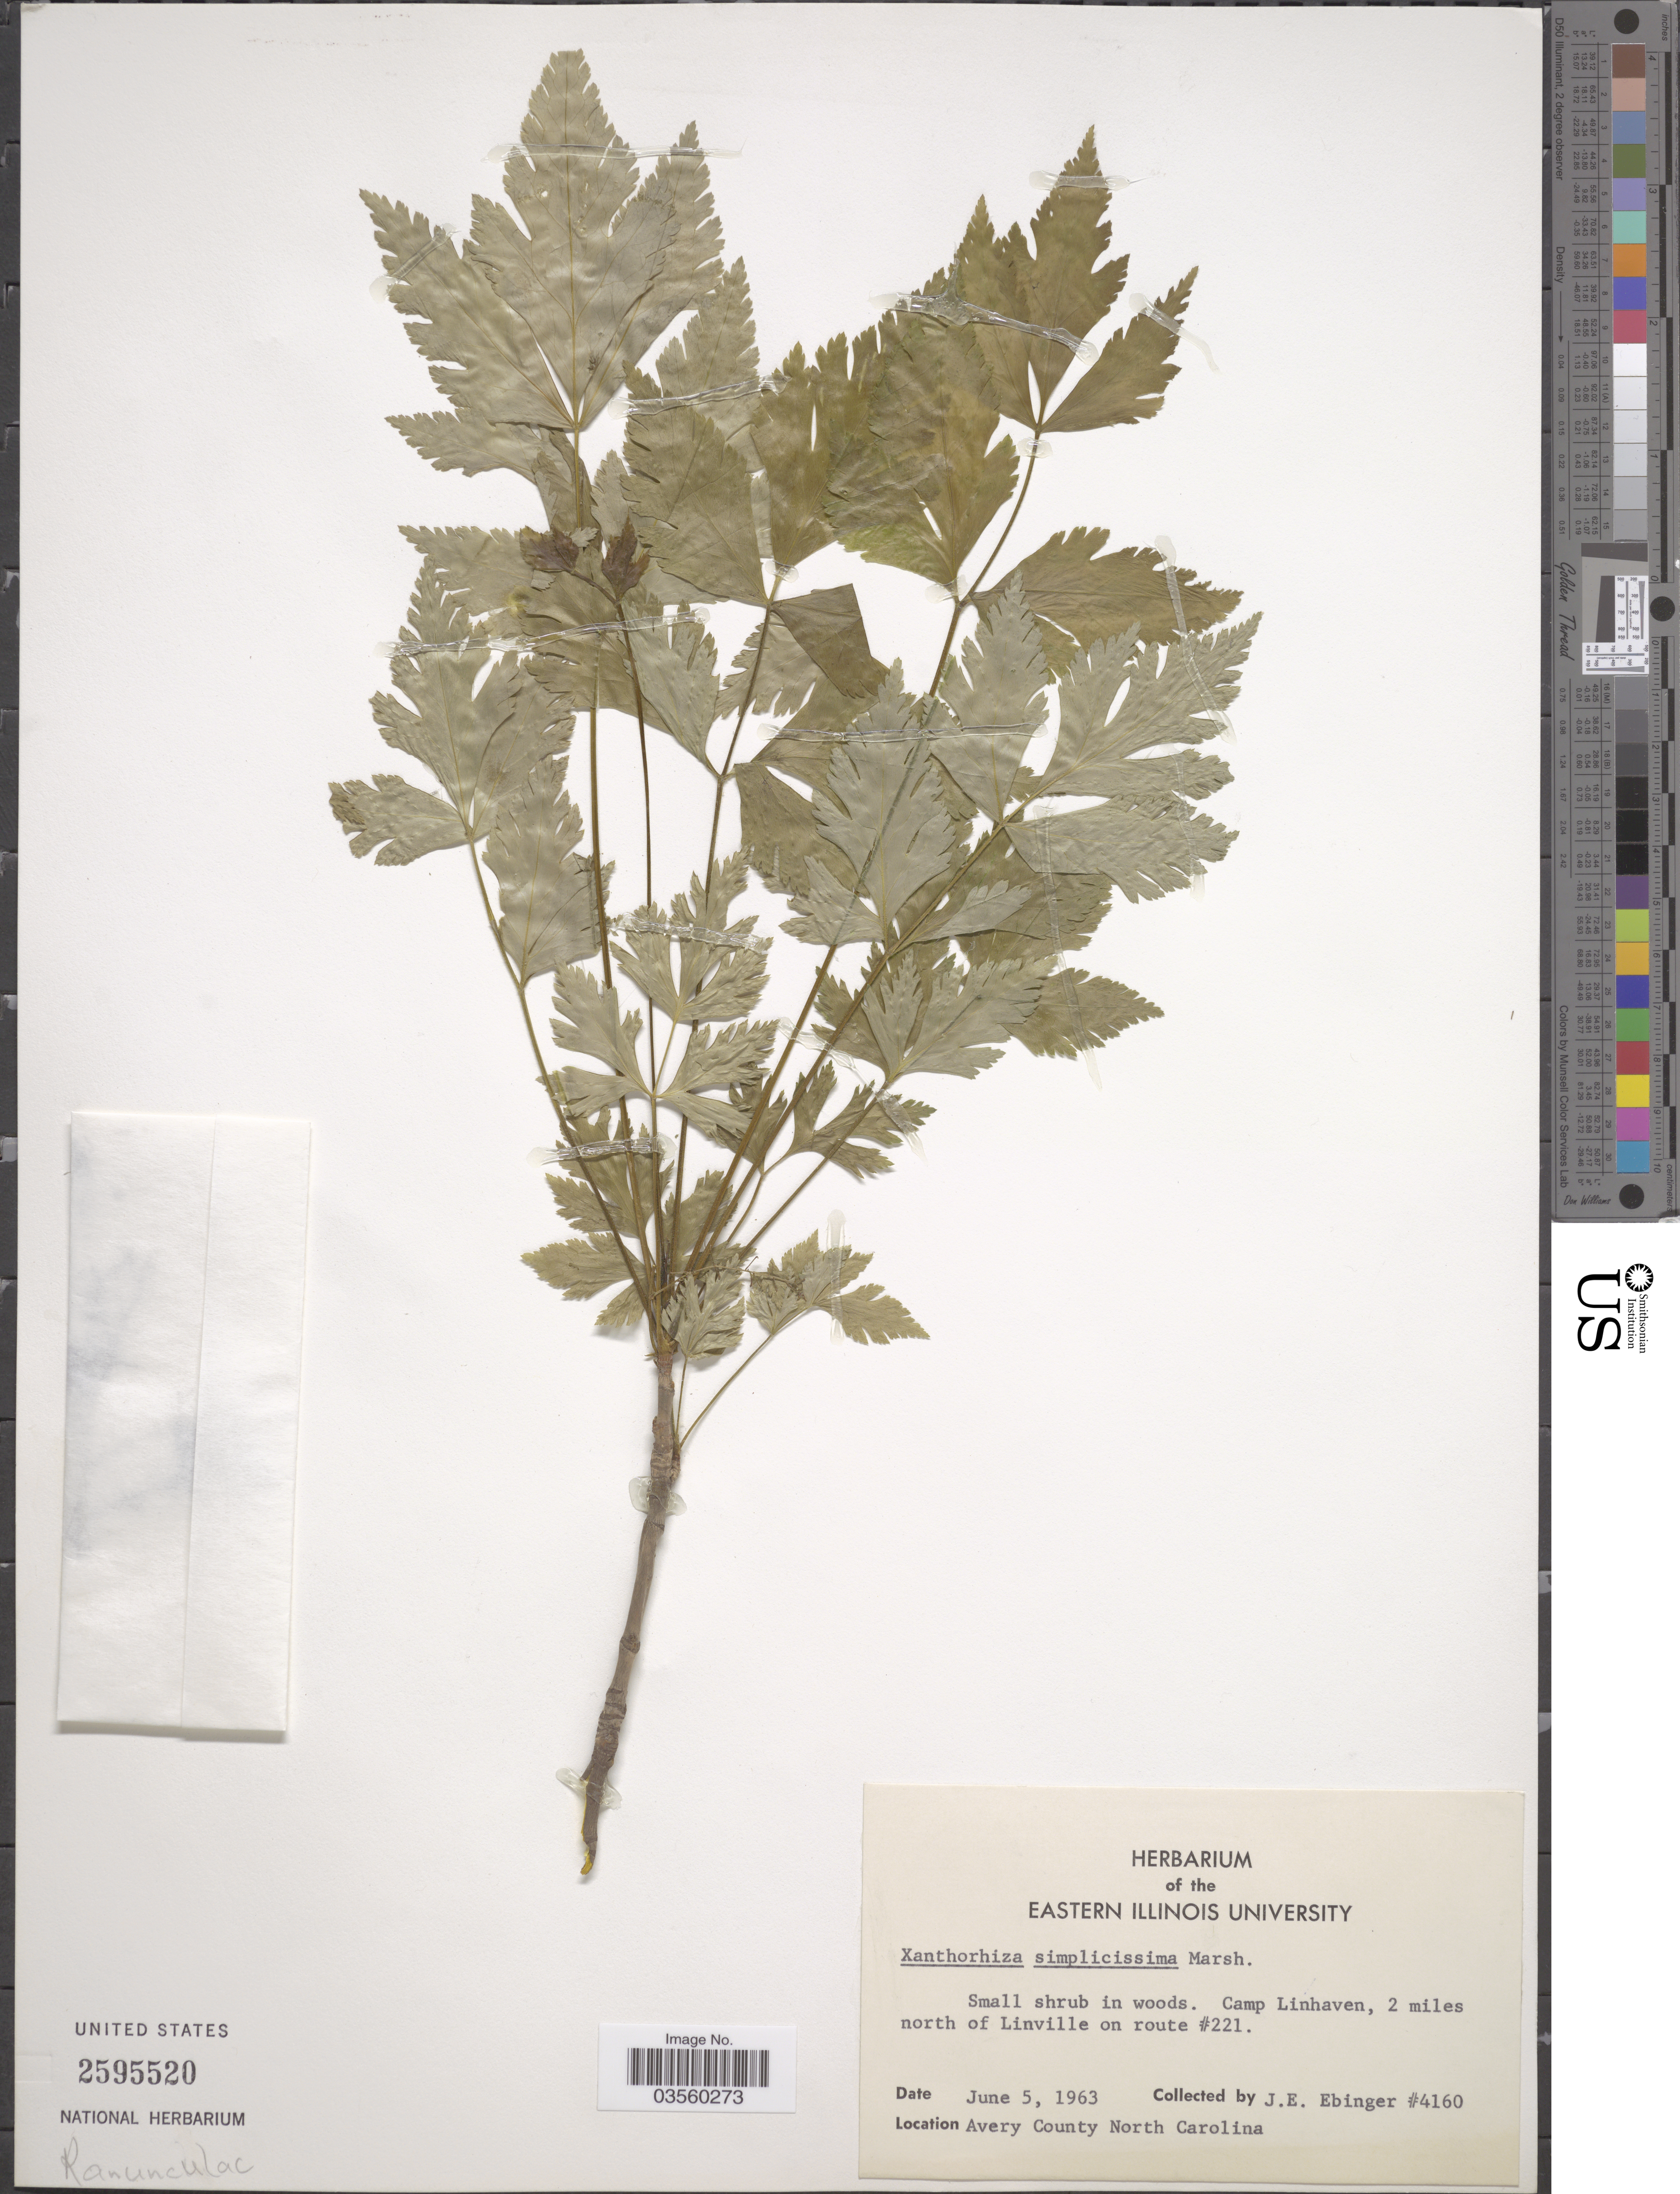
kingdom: Plantae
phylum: Tracheophyta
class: Magnoliopsida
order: Ranunculales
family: Ranunculaceae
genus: Xanthorhiza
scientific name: Xanthorhiza simplicissima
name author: Marshall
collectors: J. Ebinger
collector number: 4160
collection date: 1963-06-05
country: United States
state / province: North Carolina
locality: Camp Linhaven, 2 miles north of Linville on route #221. Avery County.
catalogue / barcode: US 2595520